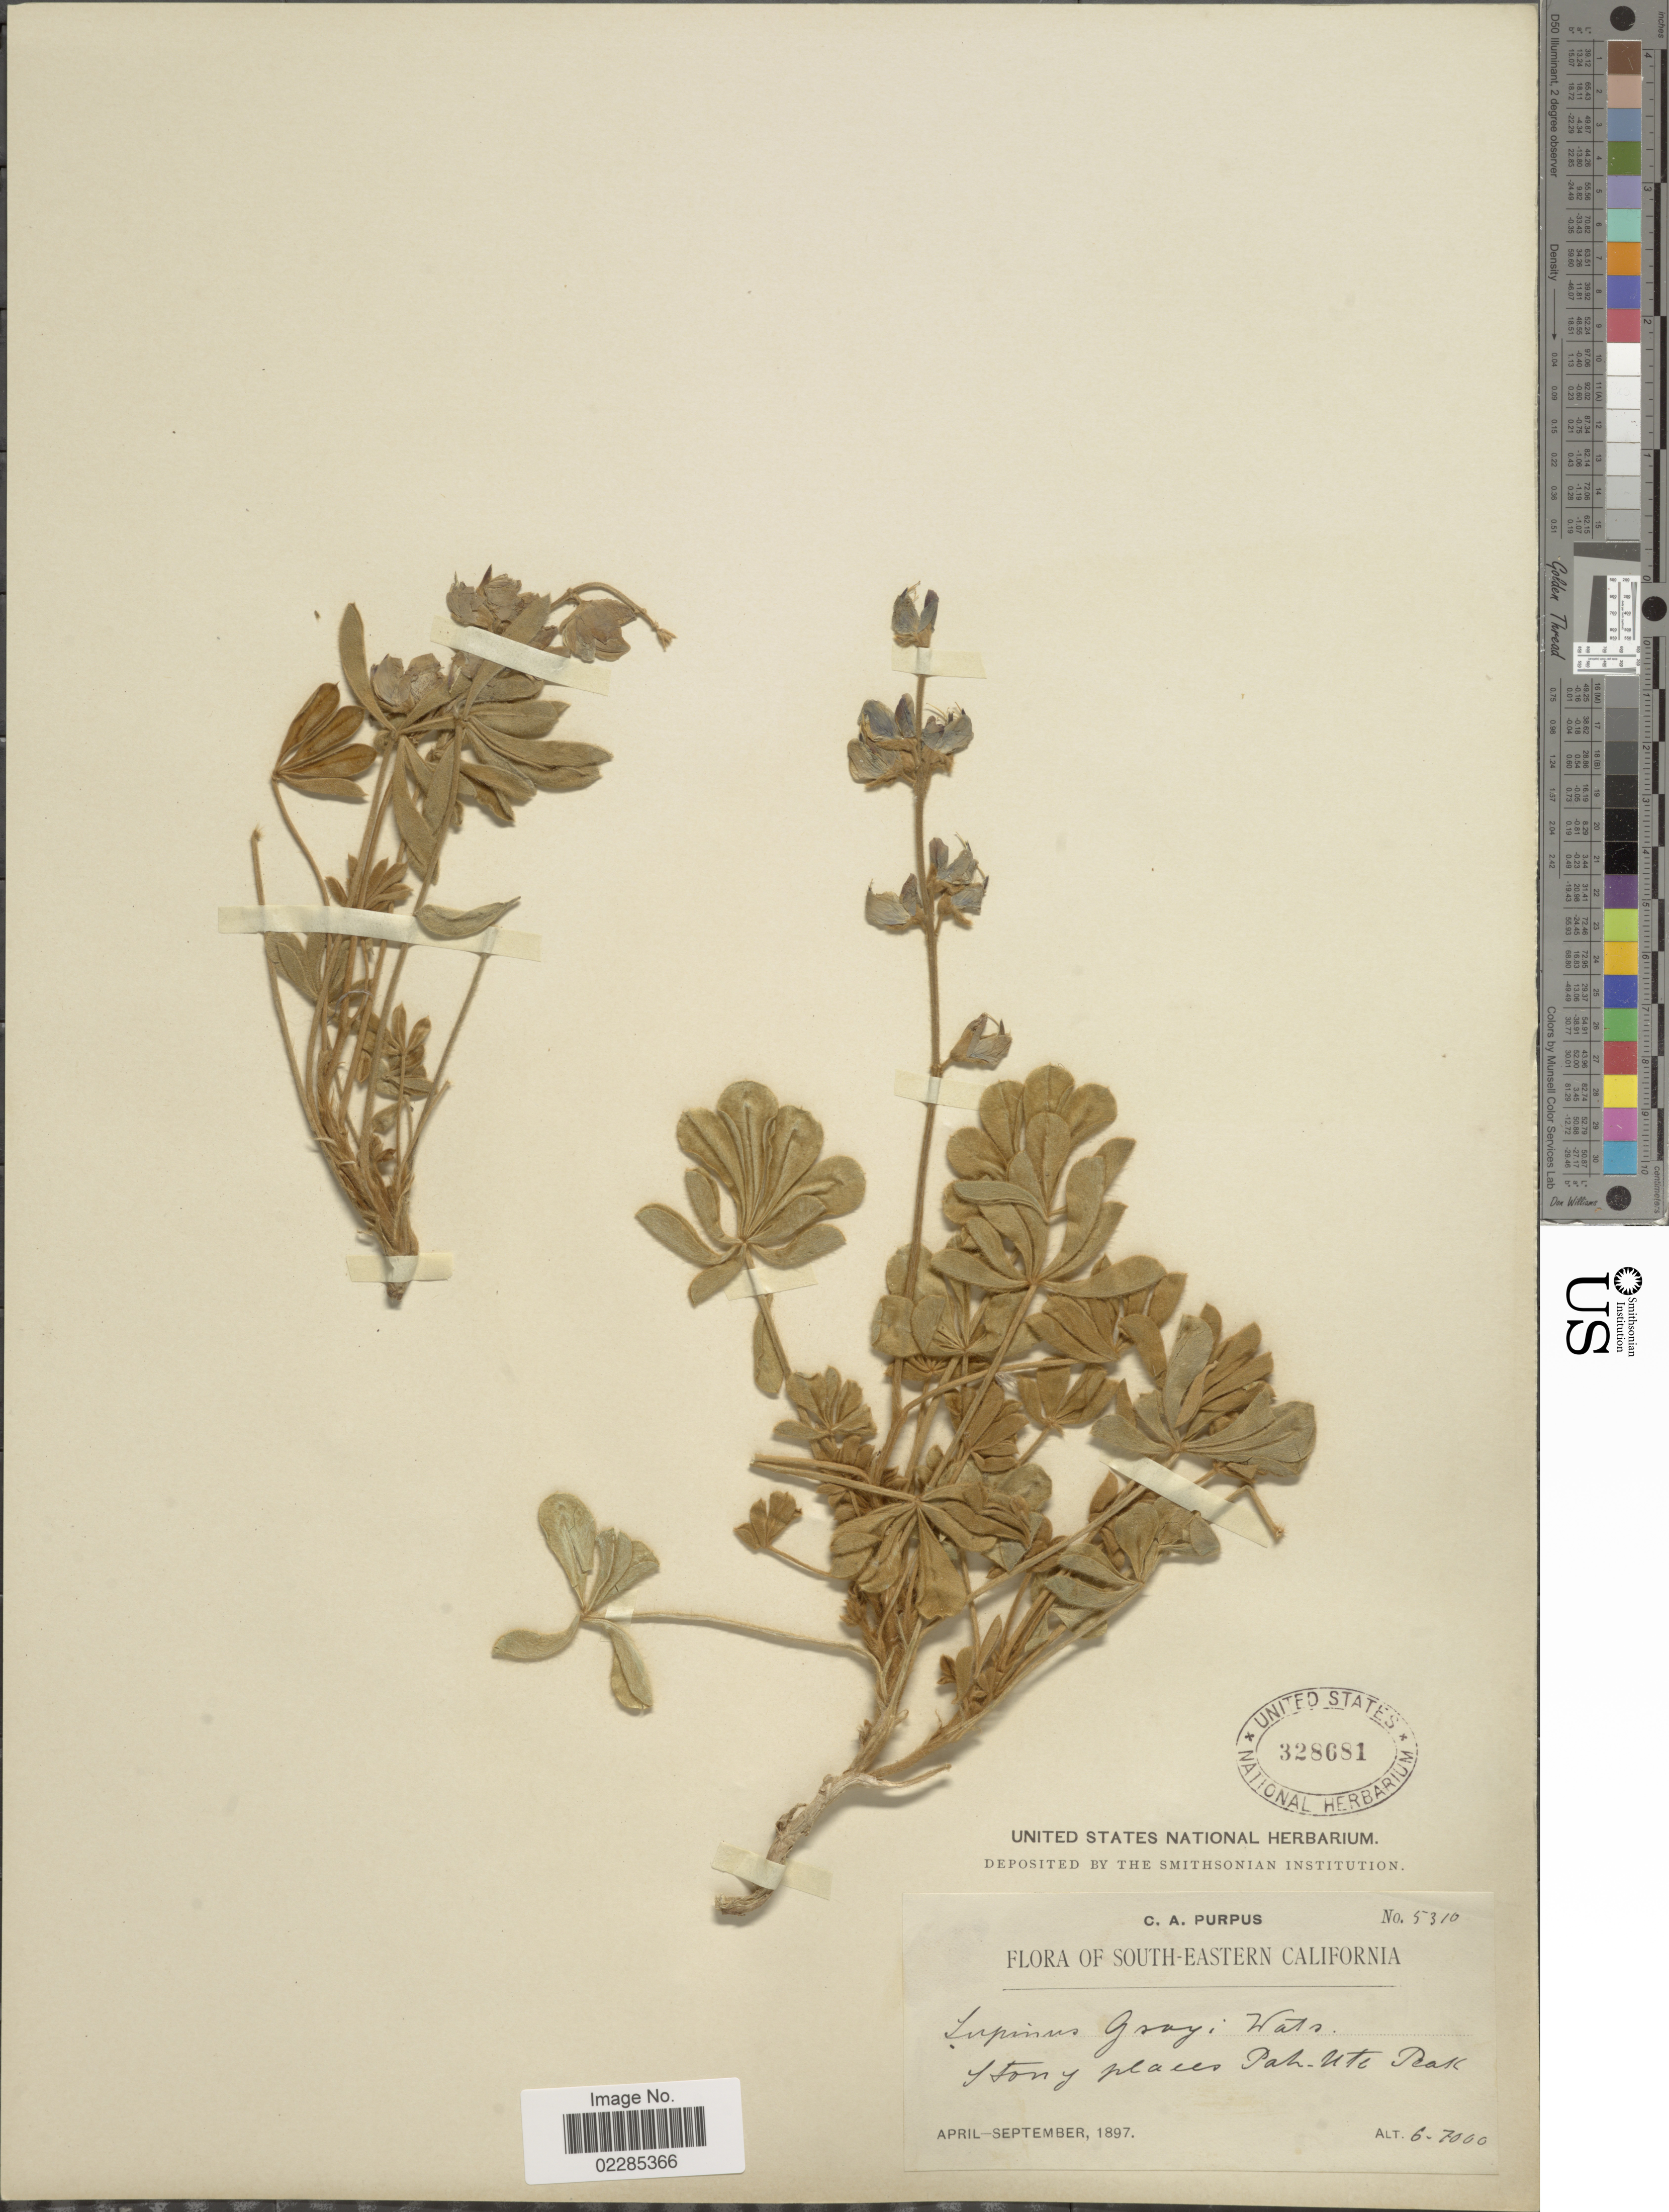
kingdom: Plantae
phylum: Tracheophyta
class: Magnoliopsida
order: Fabales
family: Fabaceae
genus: Lupinus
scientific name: Lupinus grayi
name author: S. Watson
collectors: C. A. Purpus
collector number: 5310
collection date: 1897-04/1897-09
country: United States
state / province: California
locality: South-eastern California, Stony places Pah-Ute Peak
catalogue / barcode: US 328681